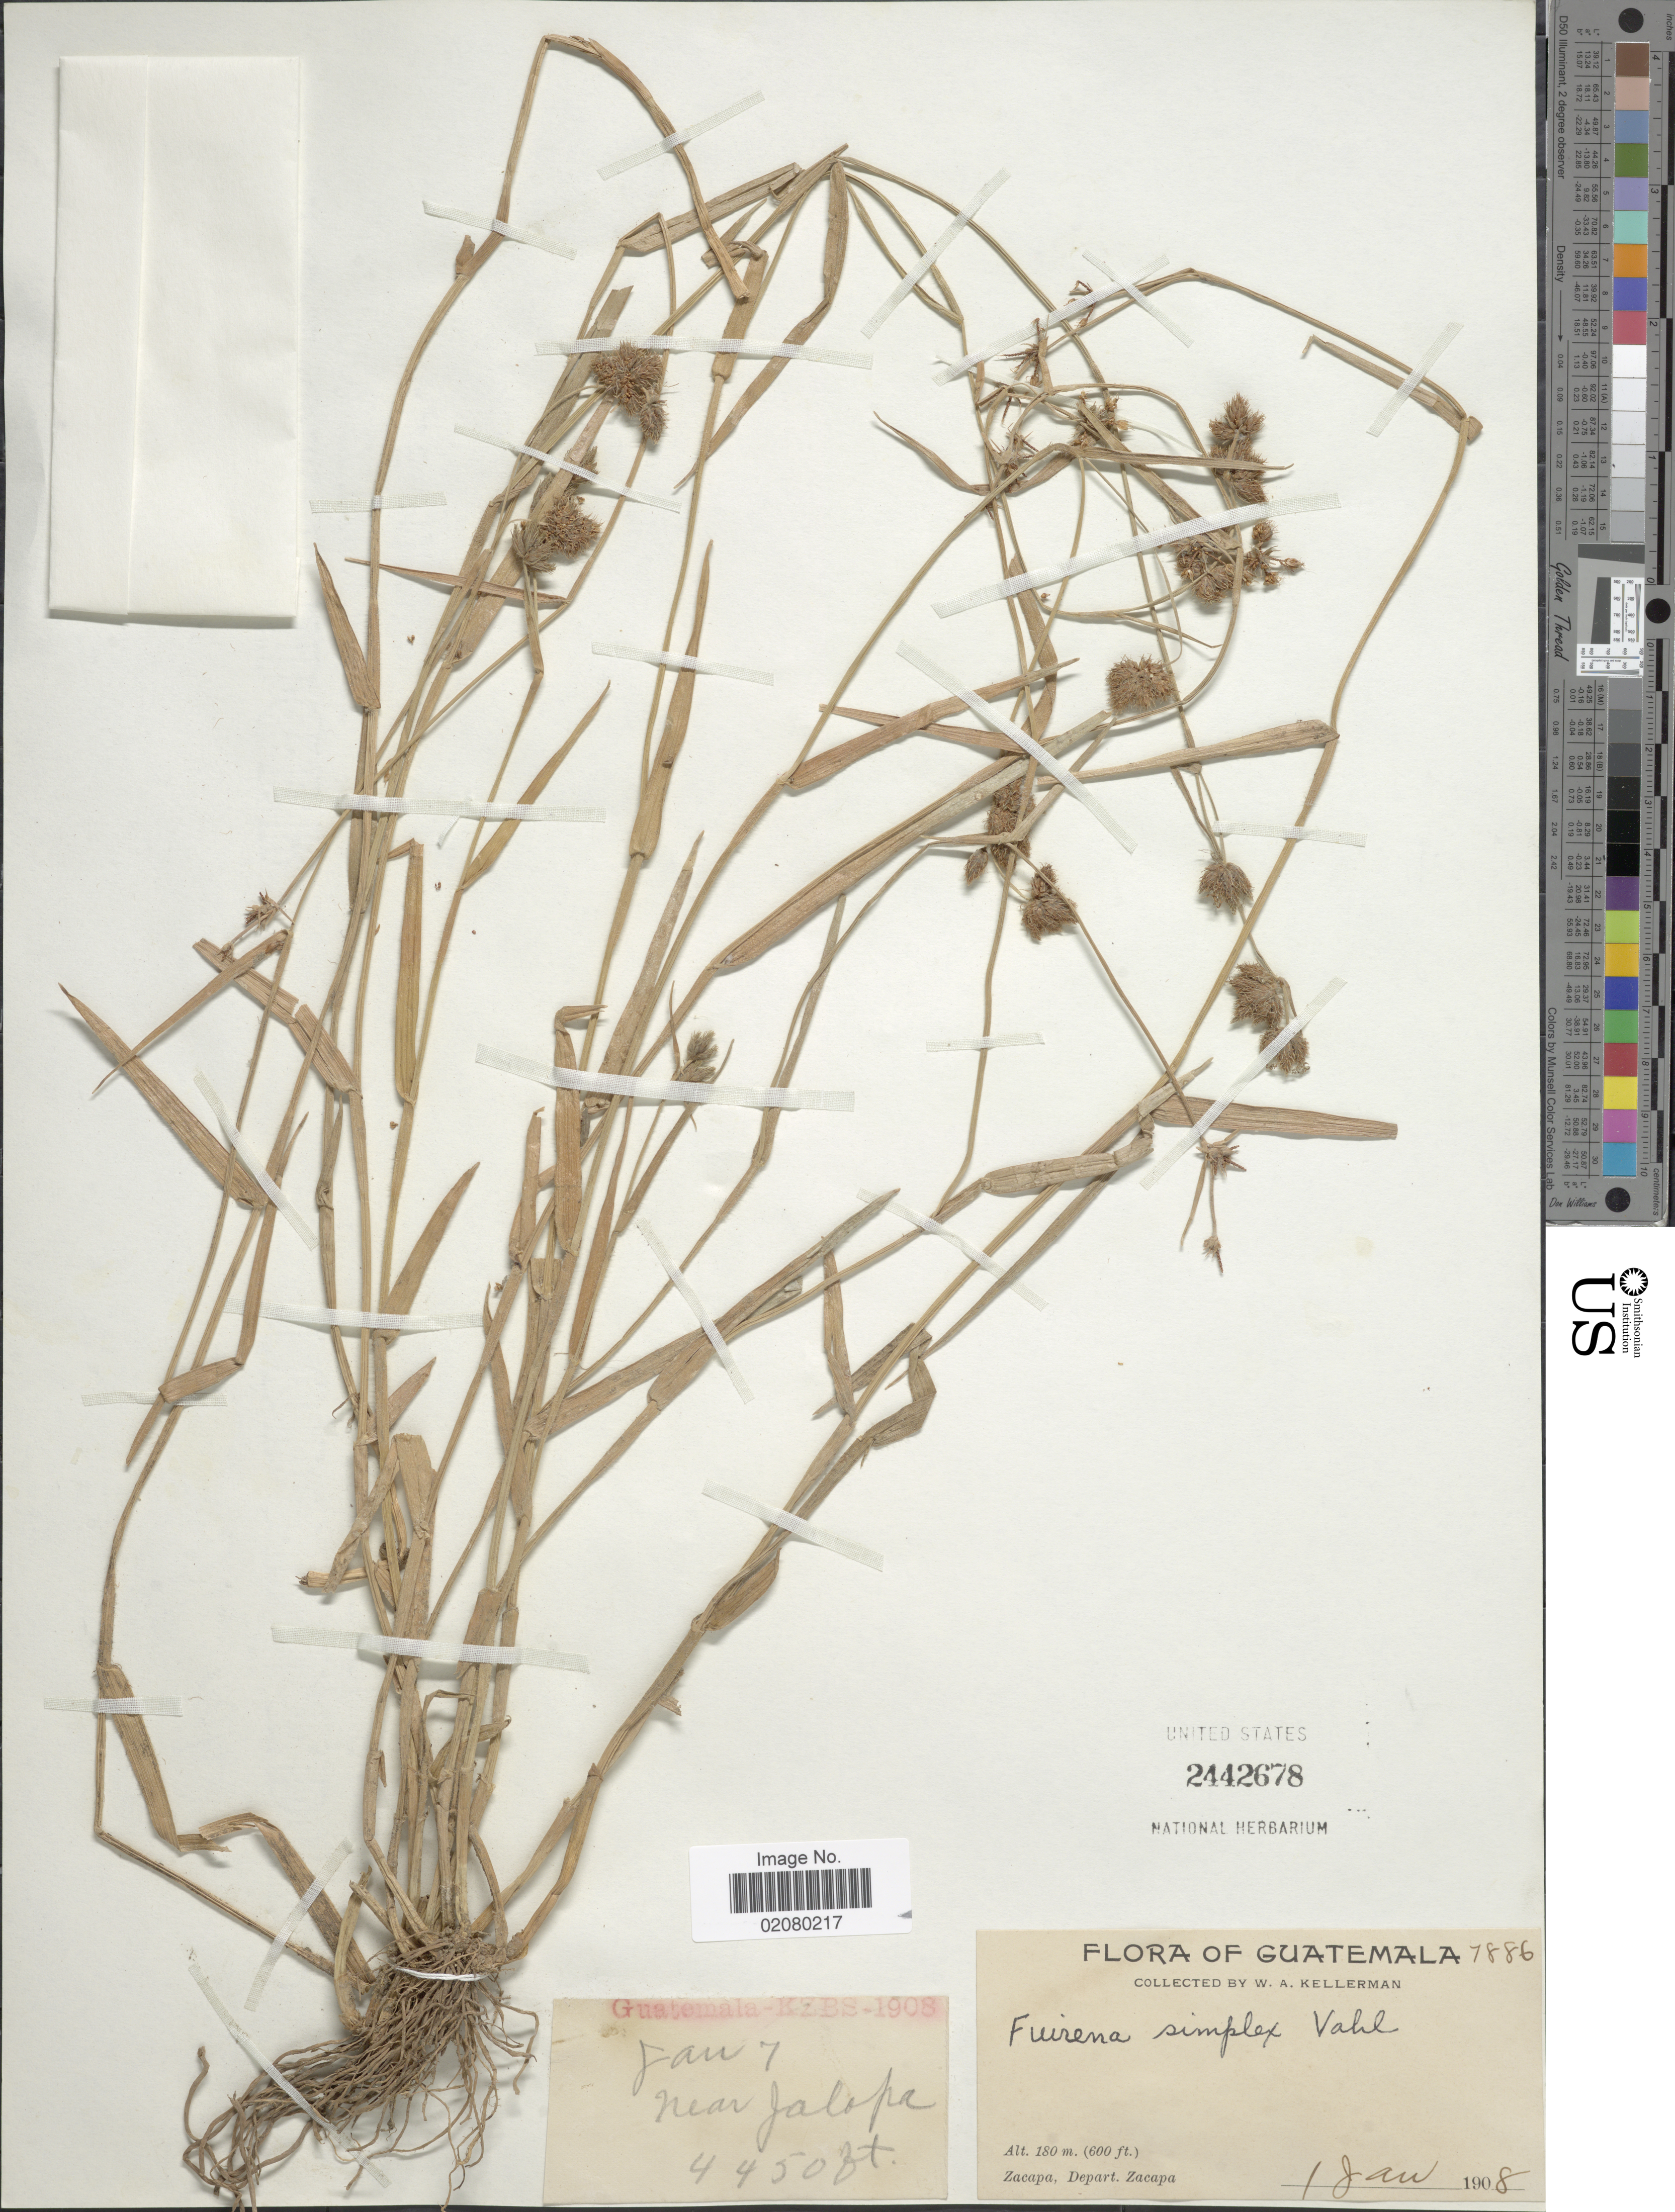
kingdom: Plantae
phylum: Tracheophyta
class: Liliopsida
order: Poales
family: Cyperaceae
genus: Fuirena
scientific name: Fuirena simplex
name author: Vahl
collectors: W. Kellerman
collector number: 7886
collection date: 1908-01-01/1908-01-07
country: Guatemala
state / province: Zacapa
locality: Depart. Zacapa, near Jalapa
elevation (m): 1356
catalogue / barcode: US 2442678